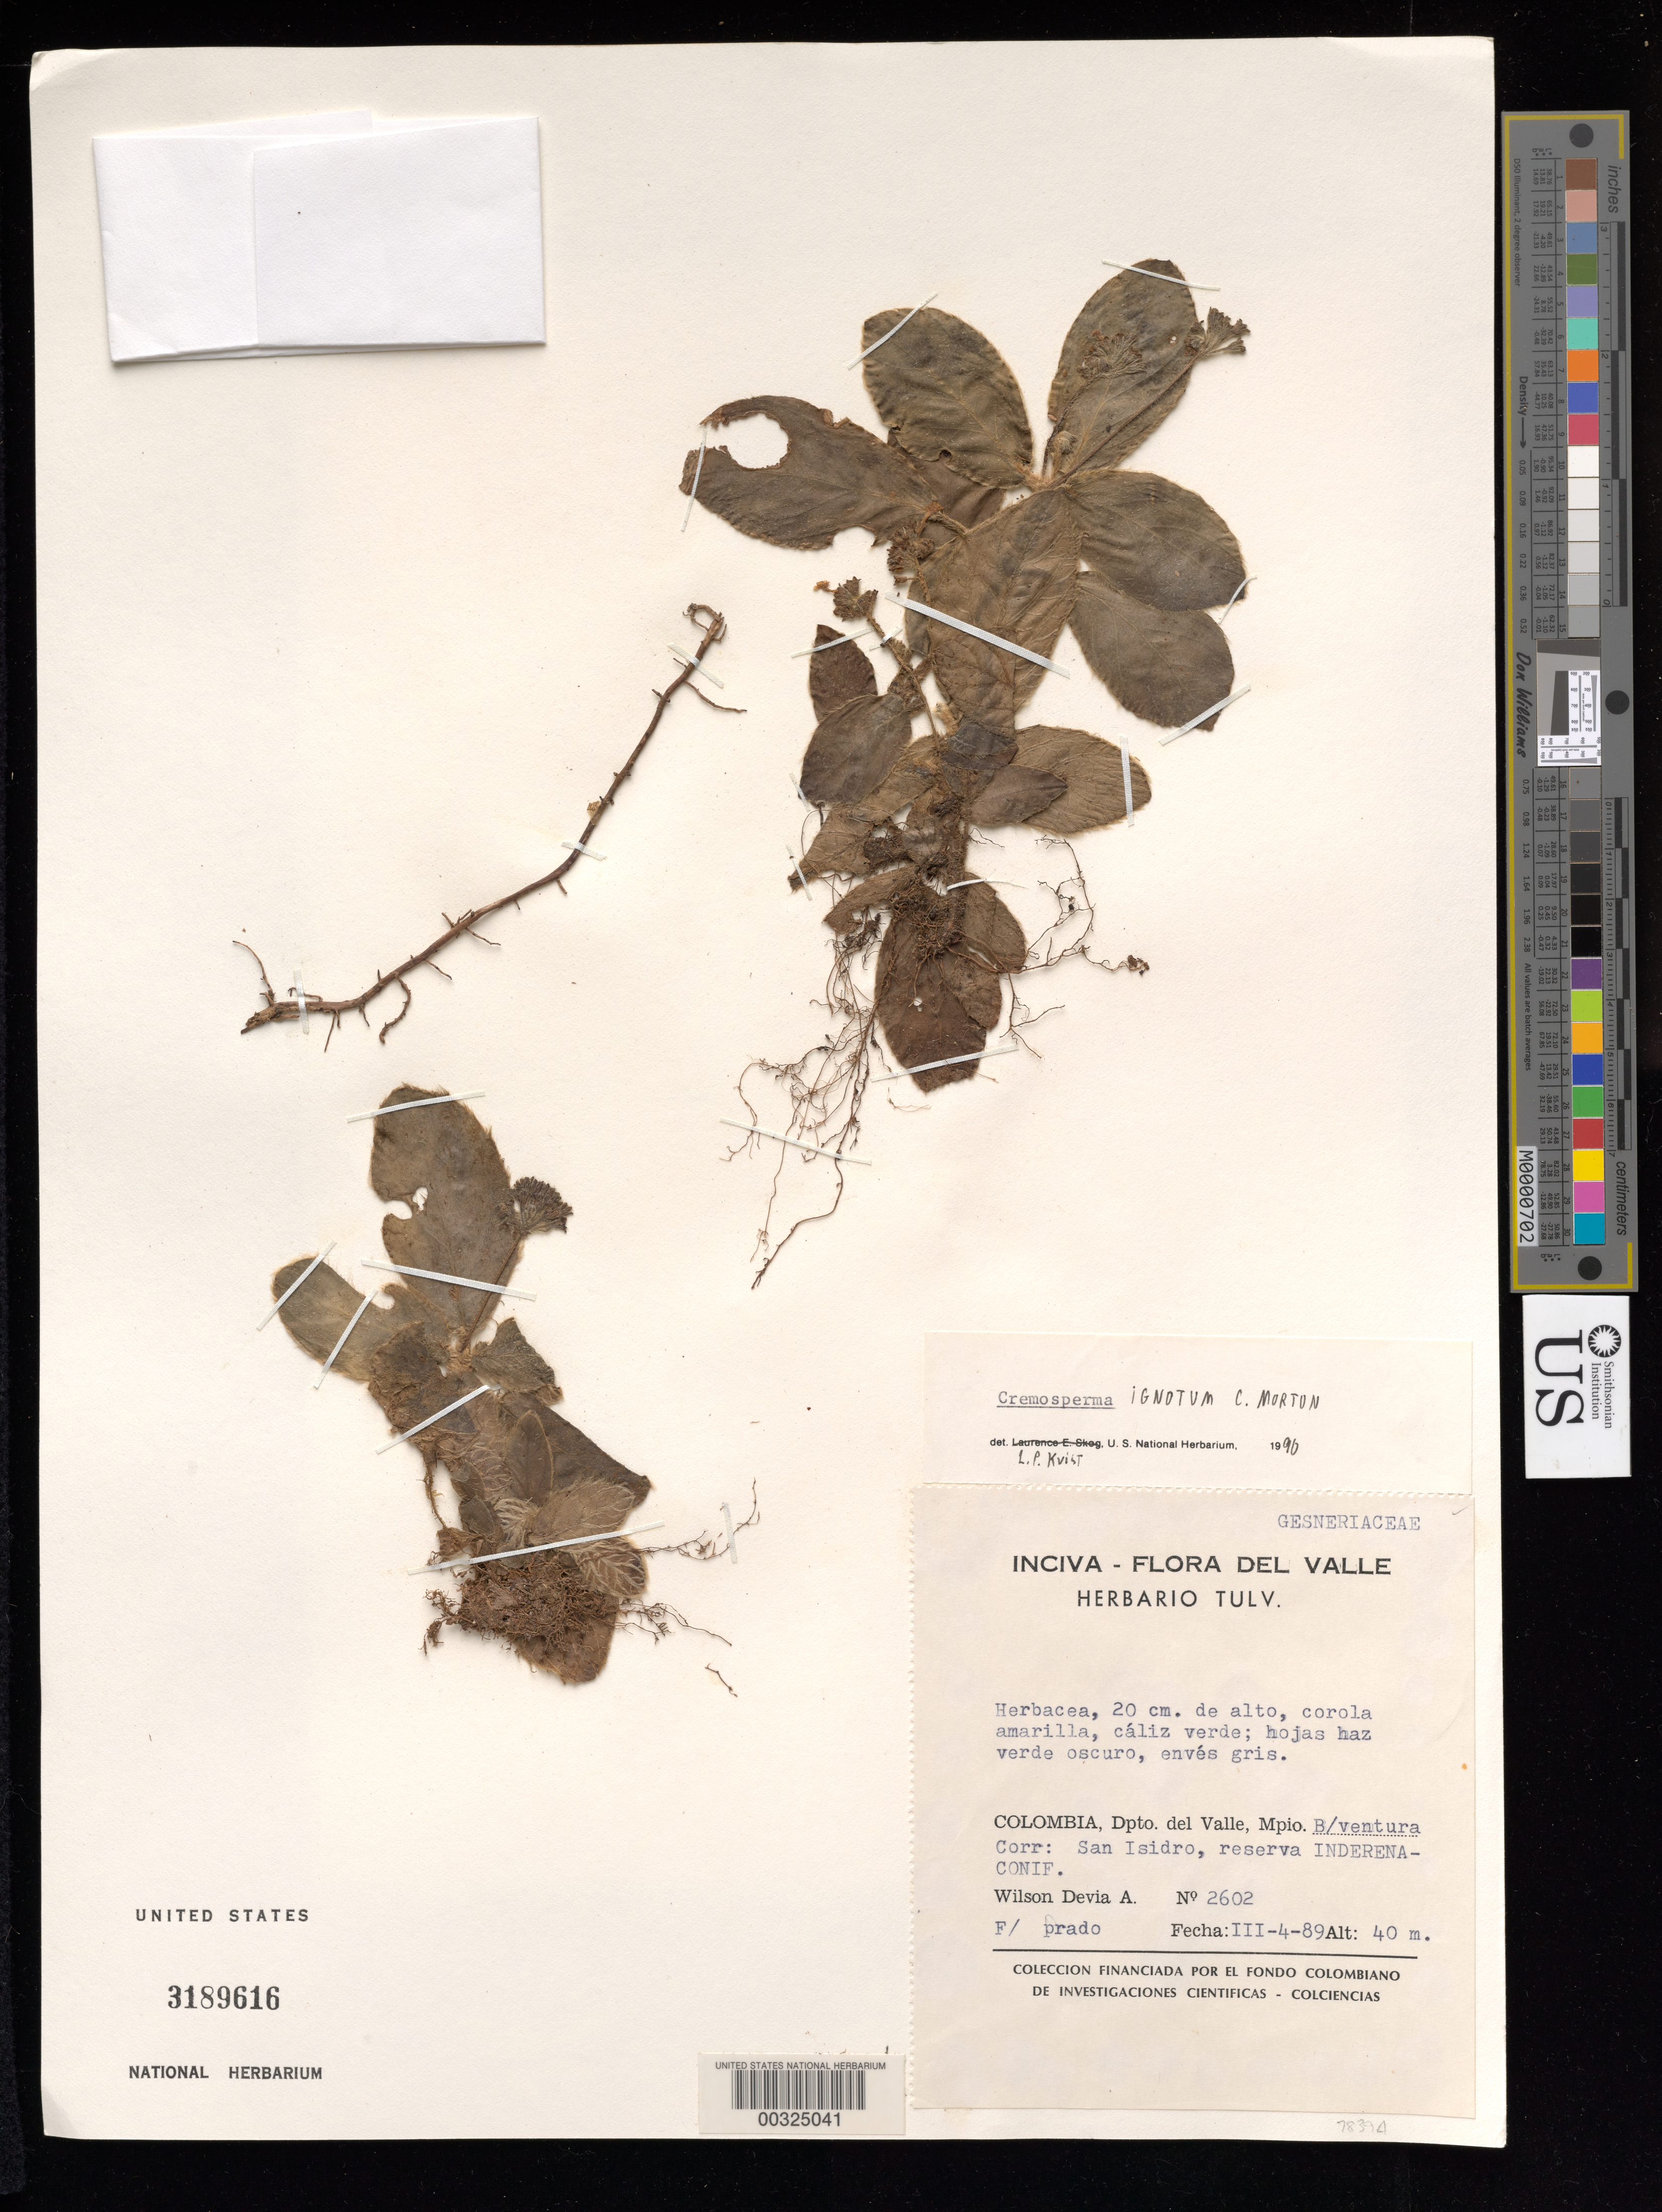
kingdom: Plantae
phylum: Tracheophyta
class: Magnoliopsida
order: Lamiales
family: Gesneriaceae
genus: Cremosperma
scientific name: Cremosperma ignotum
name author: C.V. Morton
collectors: W. Devia A. & F. Prado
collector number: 2602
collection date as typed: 04 Mar 1989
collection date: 1989-03-04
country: Colombia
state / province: Valle del Cauca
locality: Mun. of B/ventura, corr: San Isidro, Reserva Inderena-CONIF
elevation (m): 40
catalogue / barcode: US 3189616